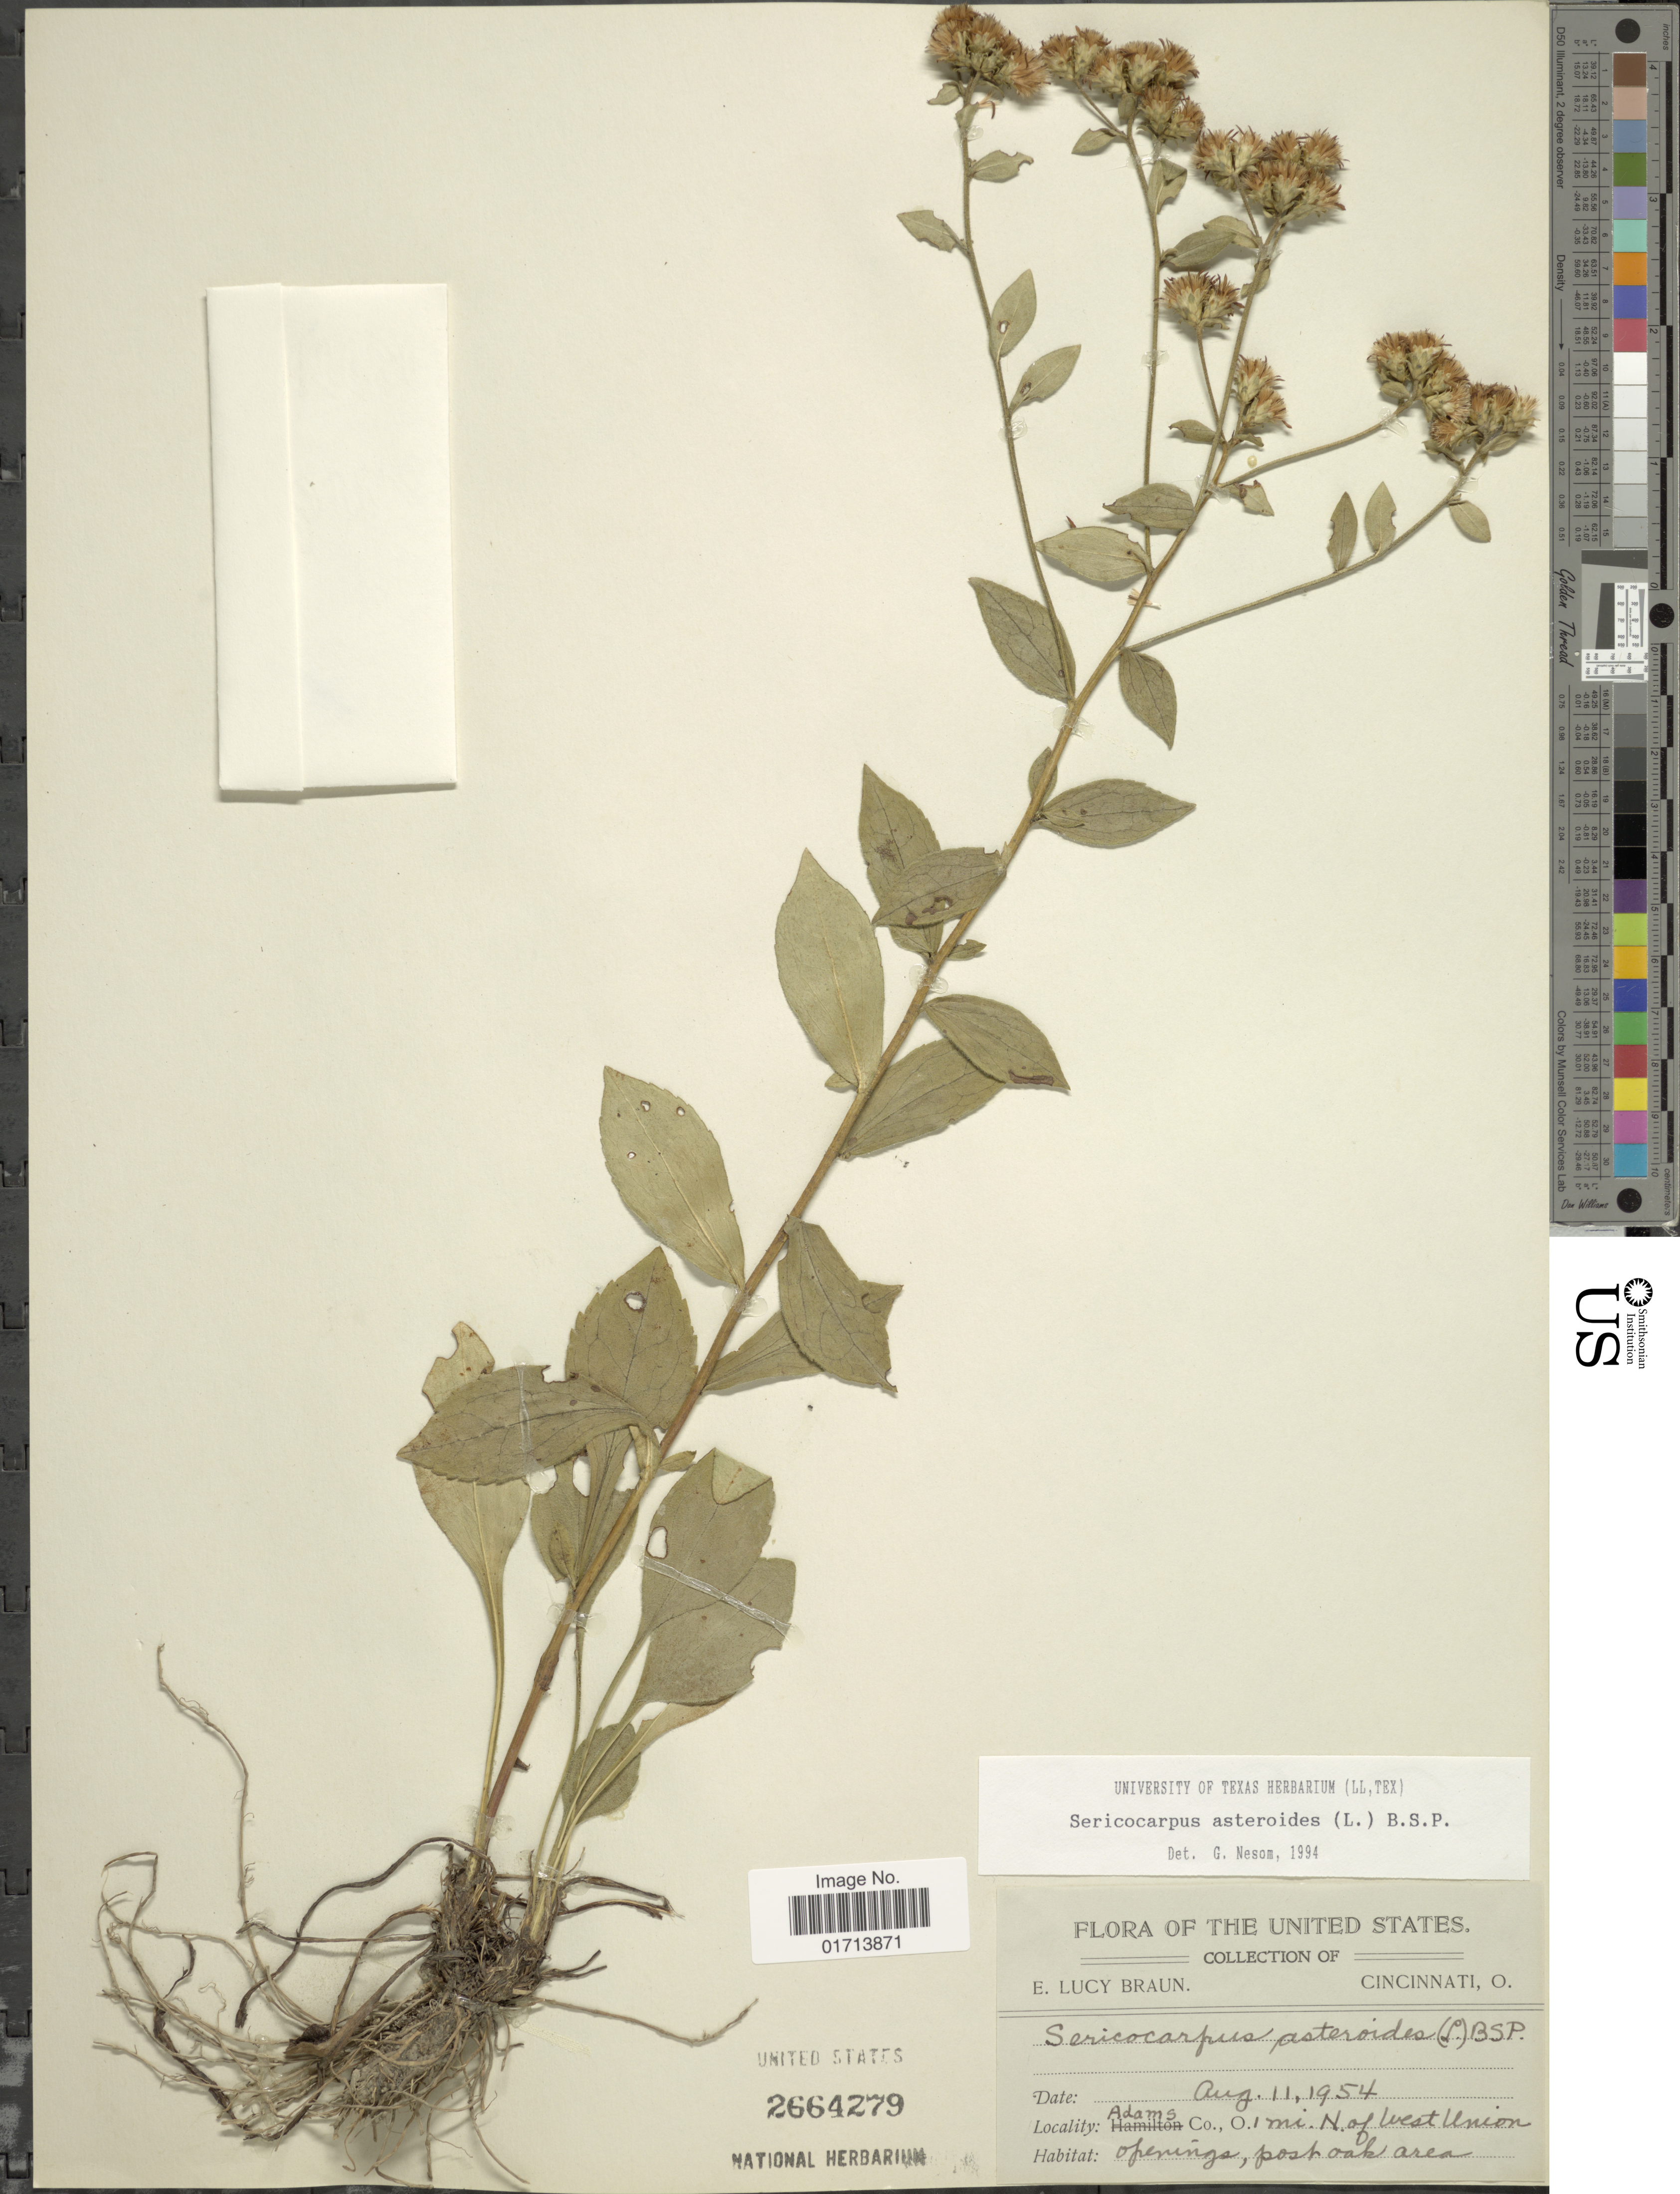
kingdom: Plantae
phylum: Tracheophyta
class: Magnoliopsida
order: Asterales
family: Asteraceae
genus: Sericocarpus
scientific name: Sericocarpus asteroides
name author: (L.) Britton, Stearns & Poggenb.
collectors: E. L. Braun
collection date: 1954-08-11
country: United States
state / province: Ohio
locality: Adams Co., O. 1 mi. N of West Union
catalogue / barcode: US 2664279